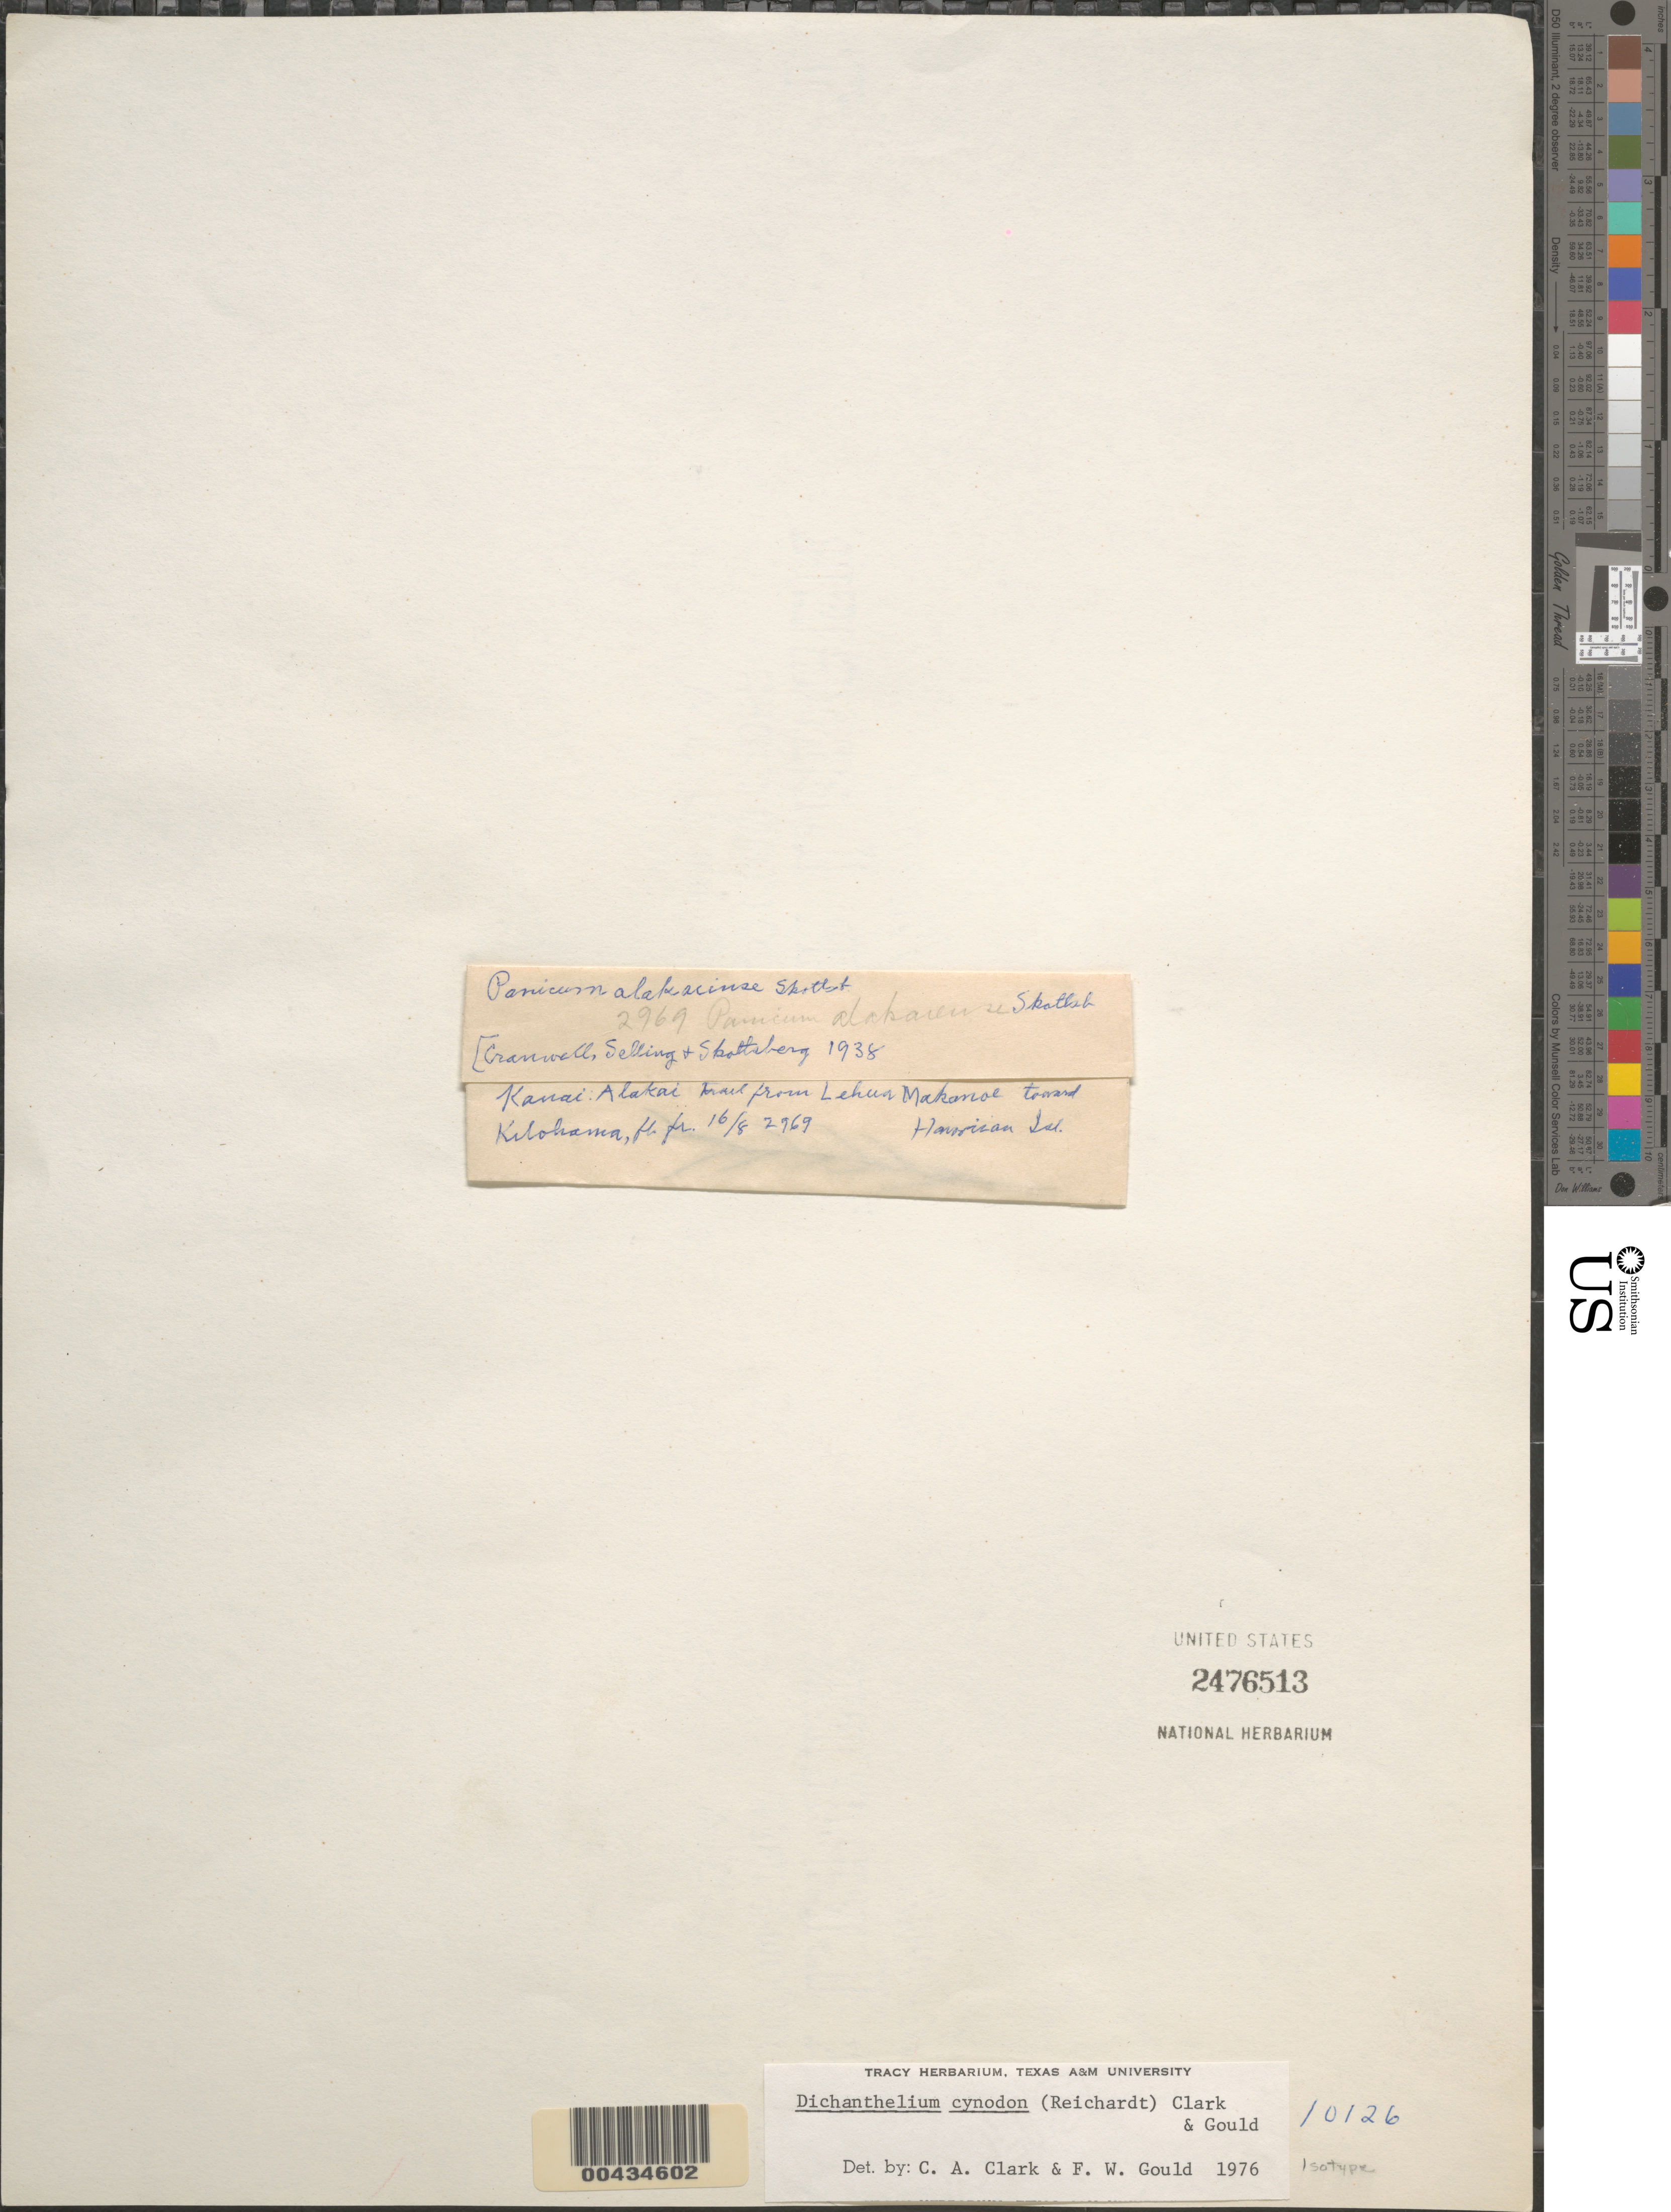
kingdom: Plantae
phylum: Tracheophyta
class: Liliopsida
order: Poales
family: Poaceae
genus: Dichanthelium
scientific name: Dichanthelium cynodon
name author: (Reichardt) C.A. Clark & Gould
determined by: Clark, C. A.; Gould, F. W.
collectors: -. Cranwell, Selling & C. Skottsberg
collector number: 2969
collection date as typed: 16 Aug 1938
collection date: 1938-08-16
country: United States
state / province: Hawaii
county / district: Kauai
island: Kaua'i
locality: Alakai Trail from Lehun Makanoe toward Kilohama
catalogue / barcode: US 2476513